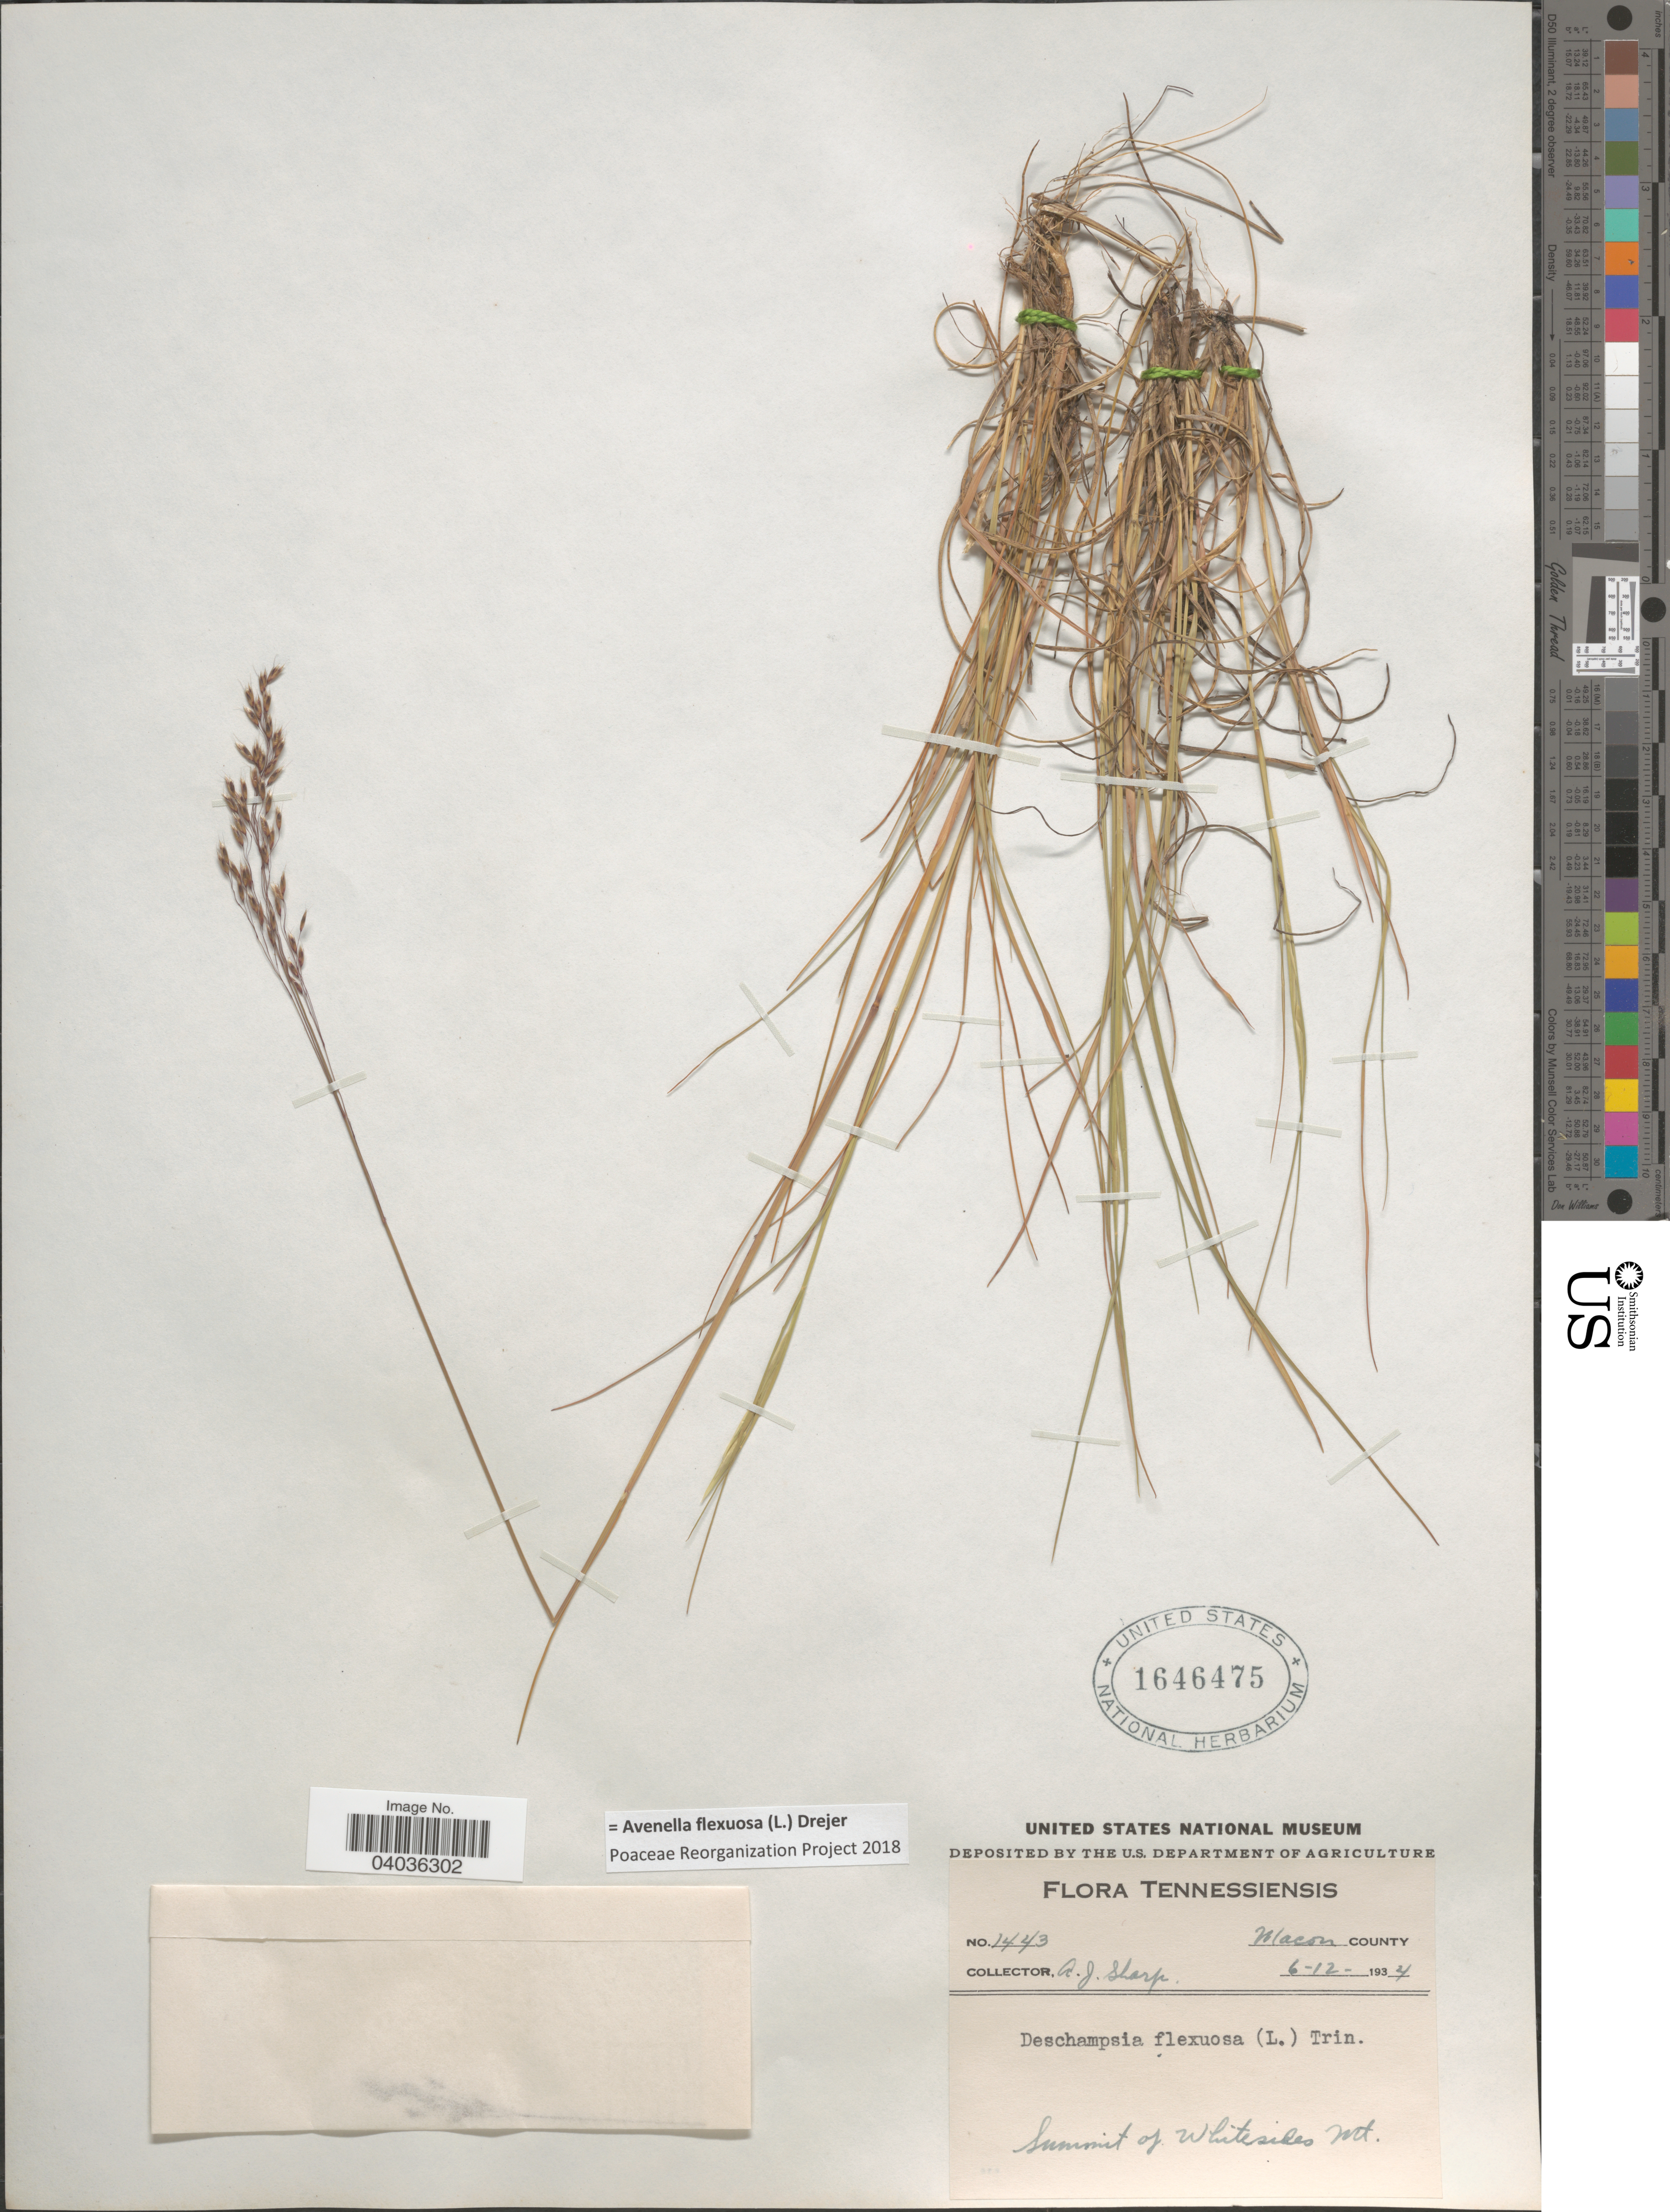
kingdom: Plantae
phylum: Tracheophyta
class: Liliopsida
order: Poales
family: Poaceae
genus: Avenella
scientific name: Avenella flexuosa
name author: (L.) Drejer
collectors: A. J. Sharp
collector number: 1443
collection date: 1934-06-12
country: United States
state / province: Tennessee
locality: Tennessiensis. Macon County. Summit of Whitesides Mt.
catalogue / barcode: US 1646475